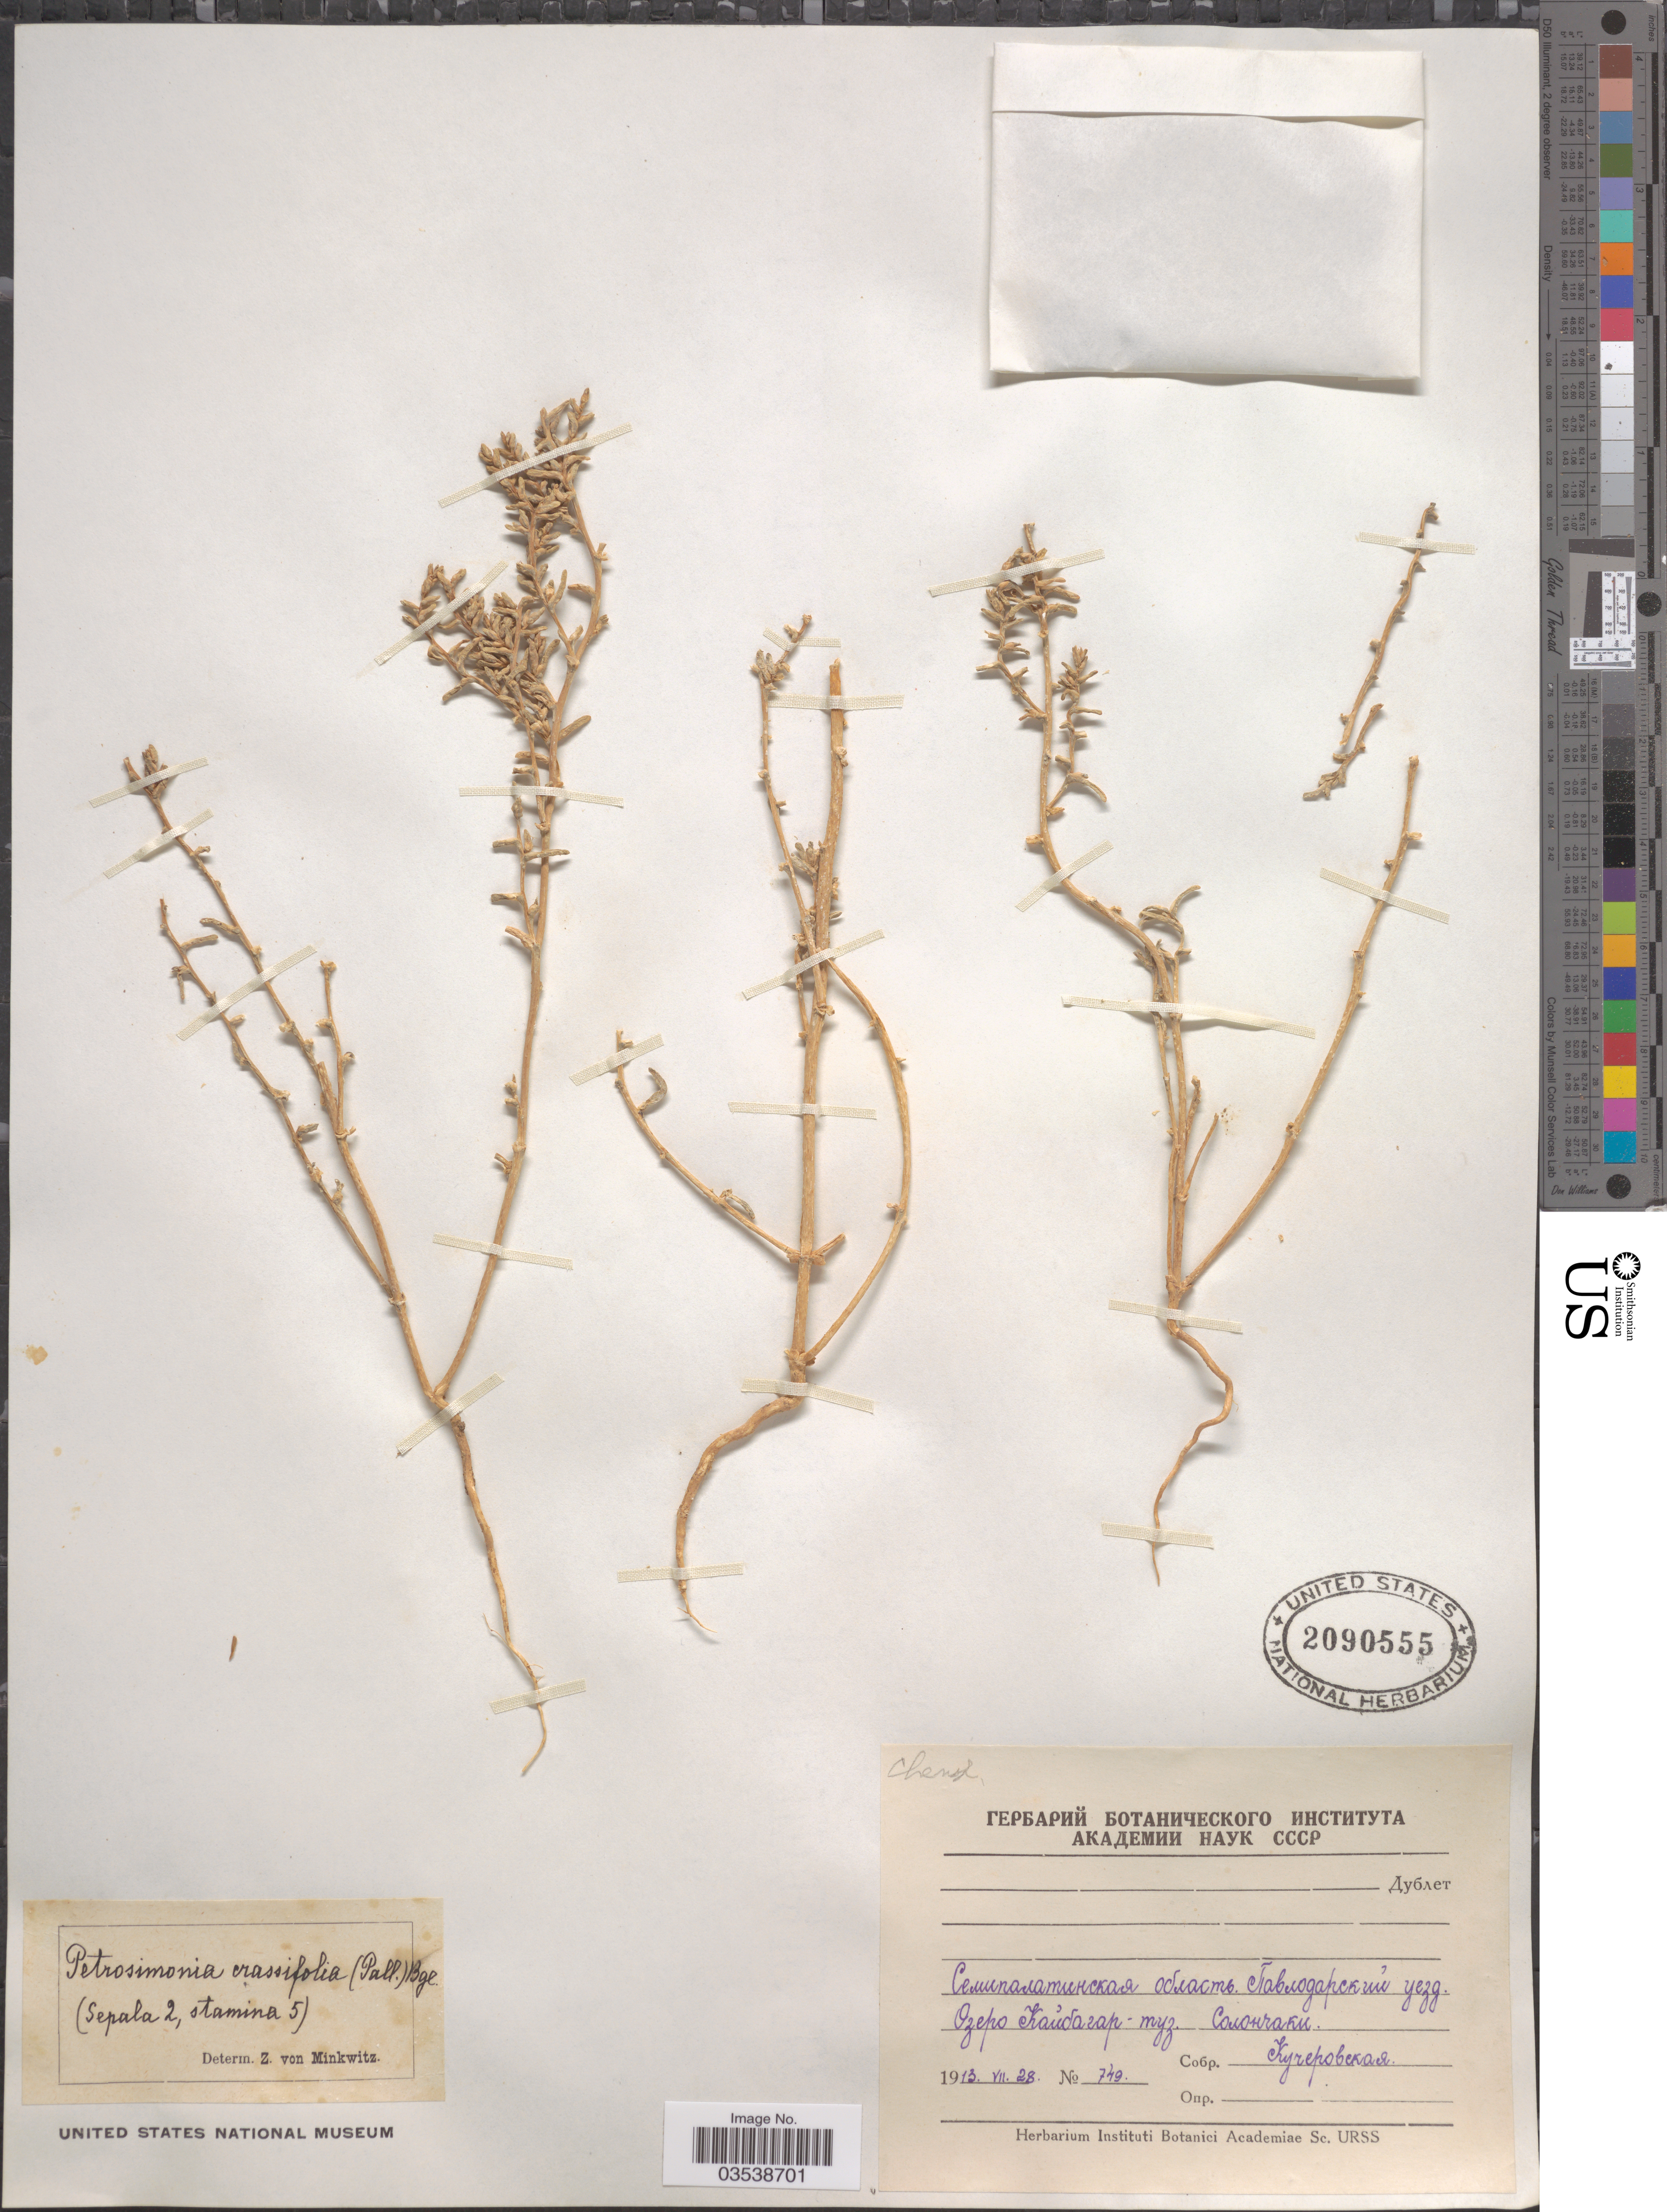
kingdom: Plantae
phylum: Tracheophyta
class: Magnoliopsida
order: Caryophyllales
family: Amaranthaceae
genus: Petrosimonia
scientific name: Petrosimonia crassifolia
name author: (Pall.) Bunge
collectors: Kucherovskaya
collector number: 749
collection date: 1913-07-28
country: Kazakhstan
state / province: Paylodar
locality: Lake Kaibagar-tuz.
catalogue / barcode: US 2090555